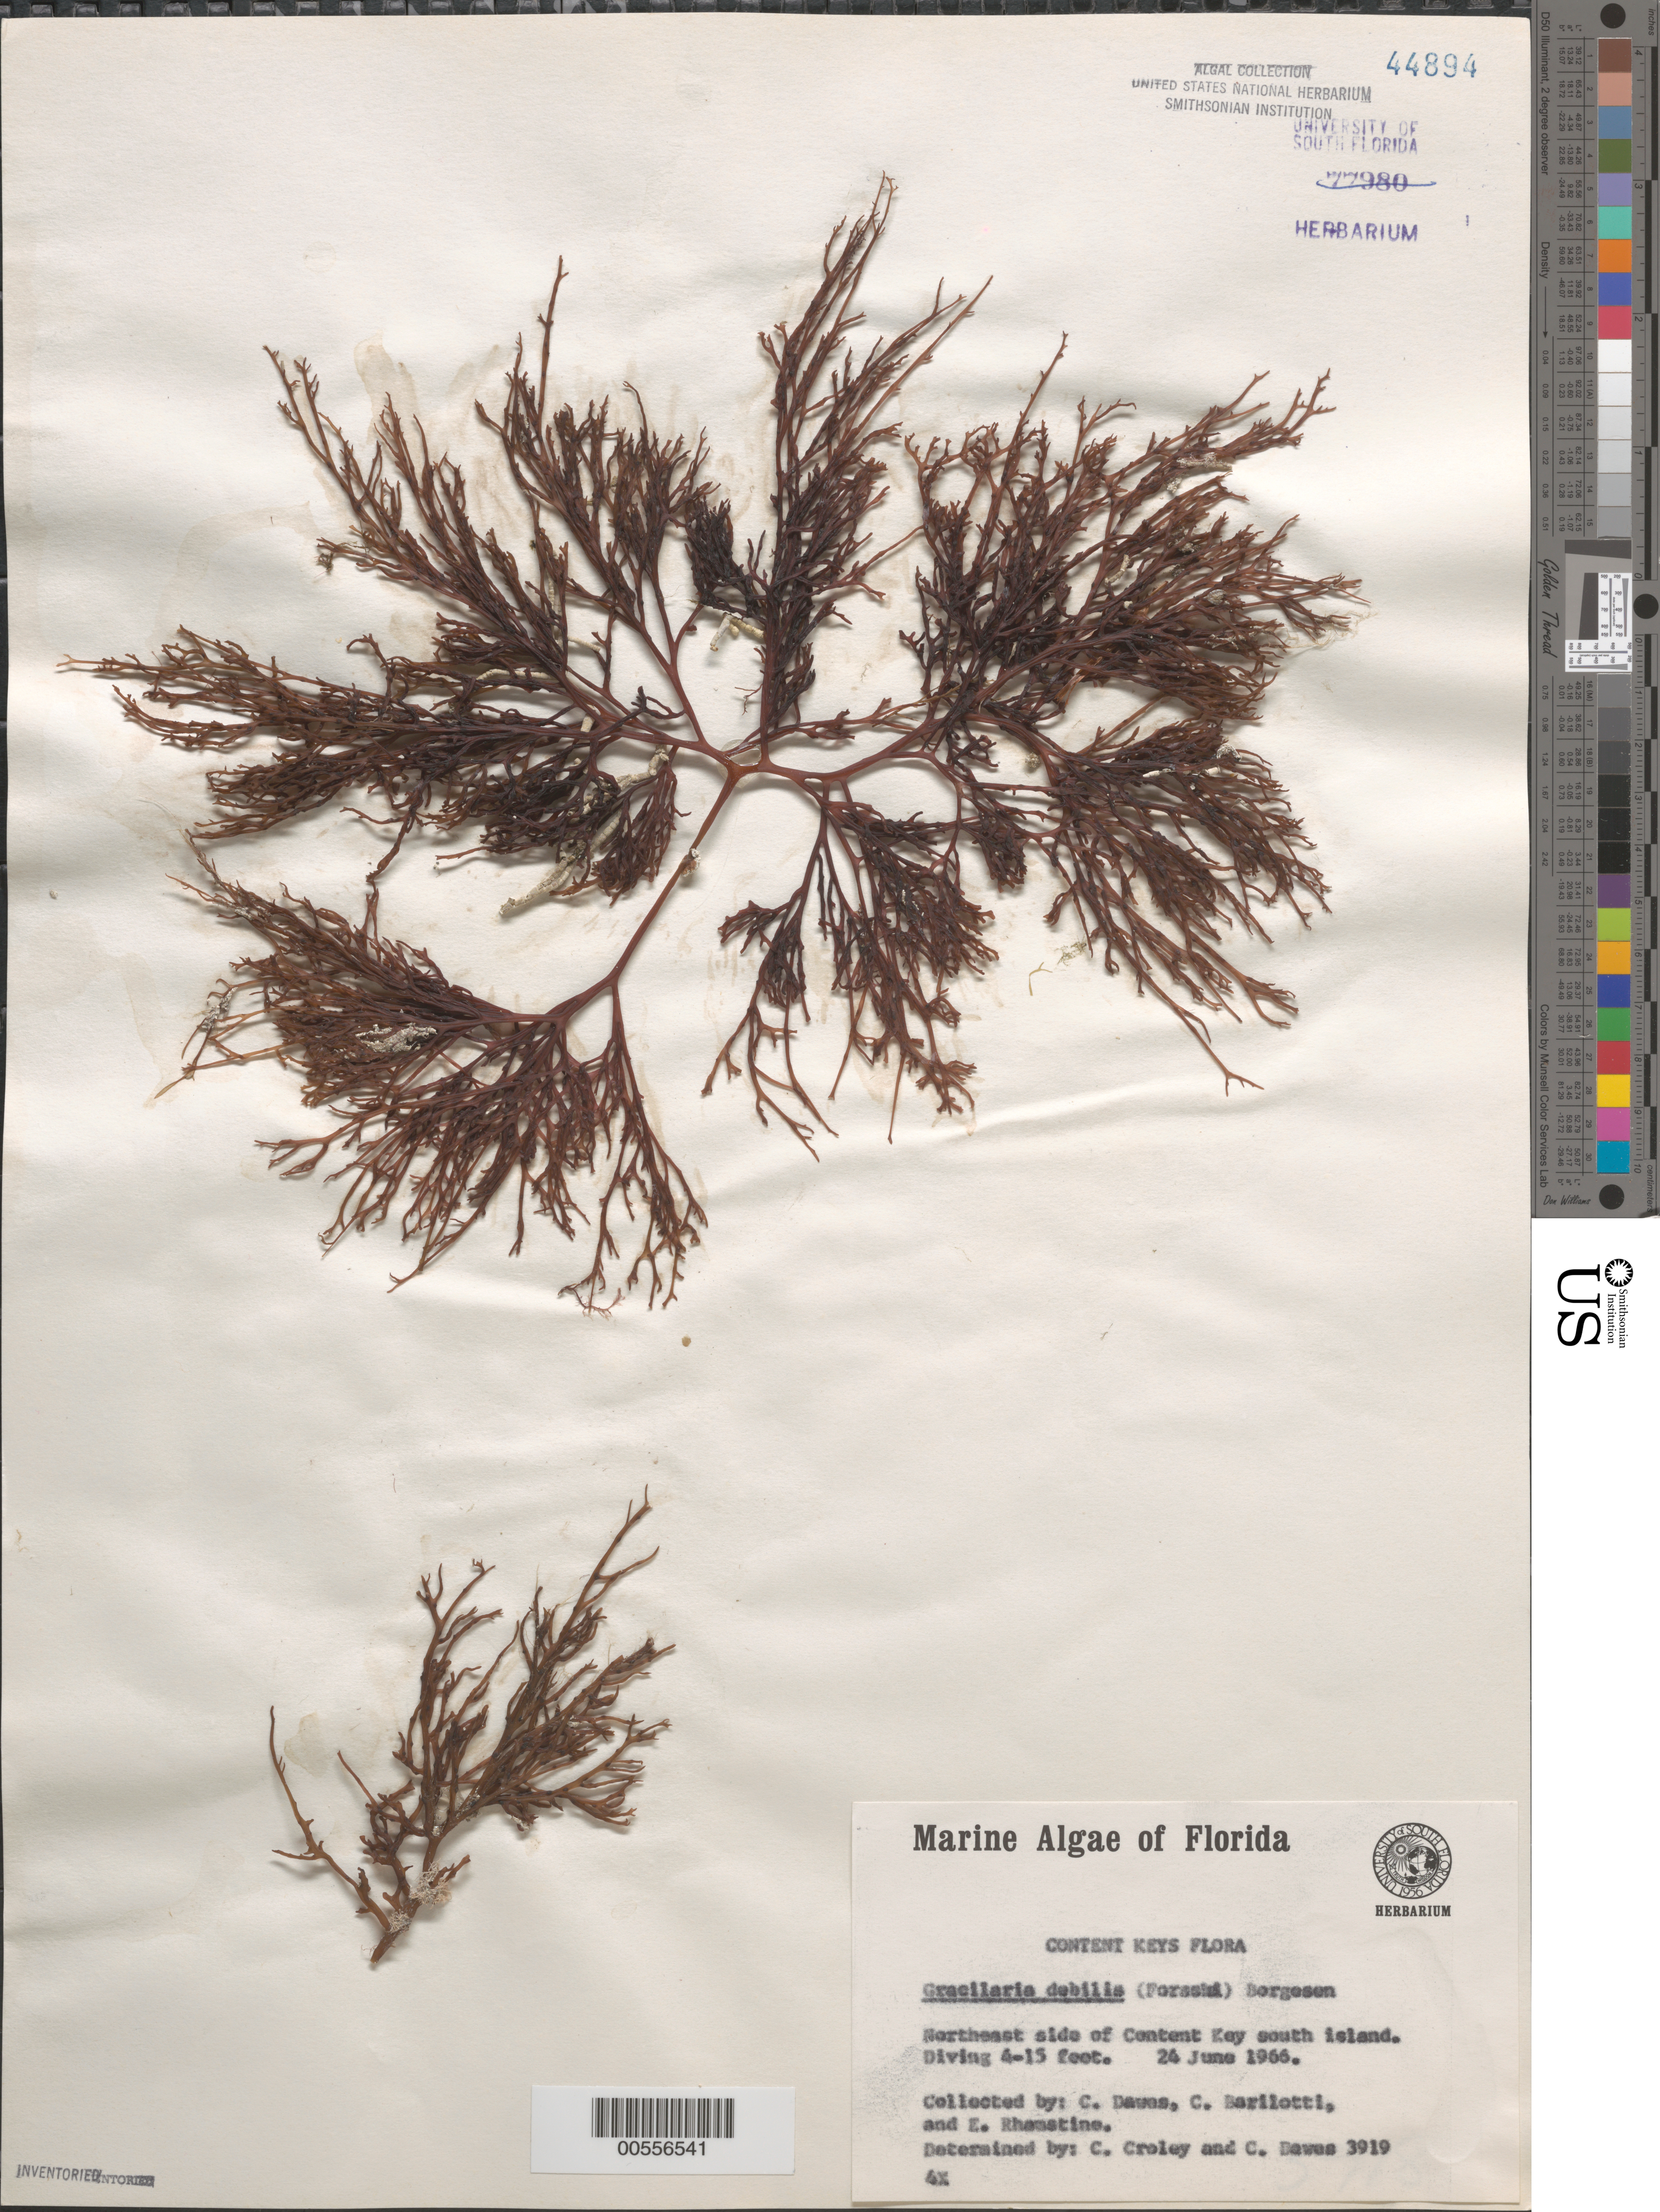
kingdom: Plantae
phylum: Rhodophyta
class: Florideophyceae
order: Gracilariales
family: Gracilariaceae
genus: Gracilaria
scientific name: Gracilaria debilis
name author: (Forssk.) Børgesen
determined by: Croley, F. C.; Dawes, C. J.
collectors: C. Dawes, D. C. Barilotti & E. Rhamstine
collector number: Cjd 3919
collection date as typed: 24 Jun 1966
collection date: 1966-06-24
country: United States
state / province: Florida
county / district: Monroe County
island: Content Keys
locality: South island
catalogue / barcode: US 44894